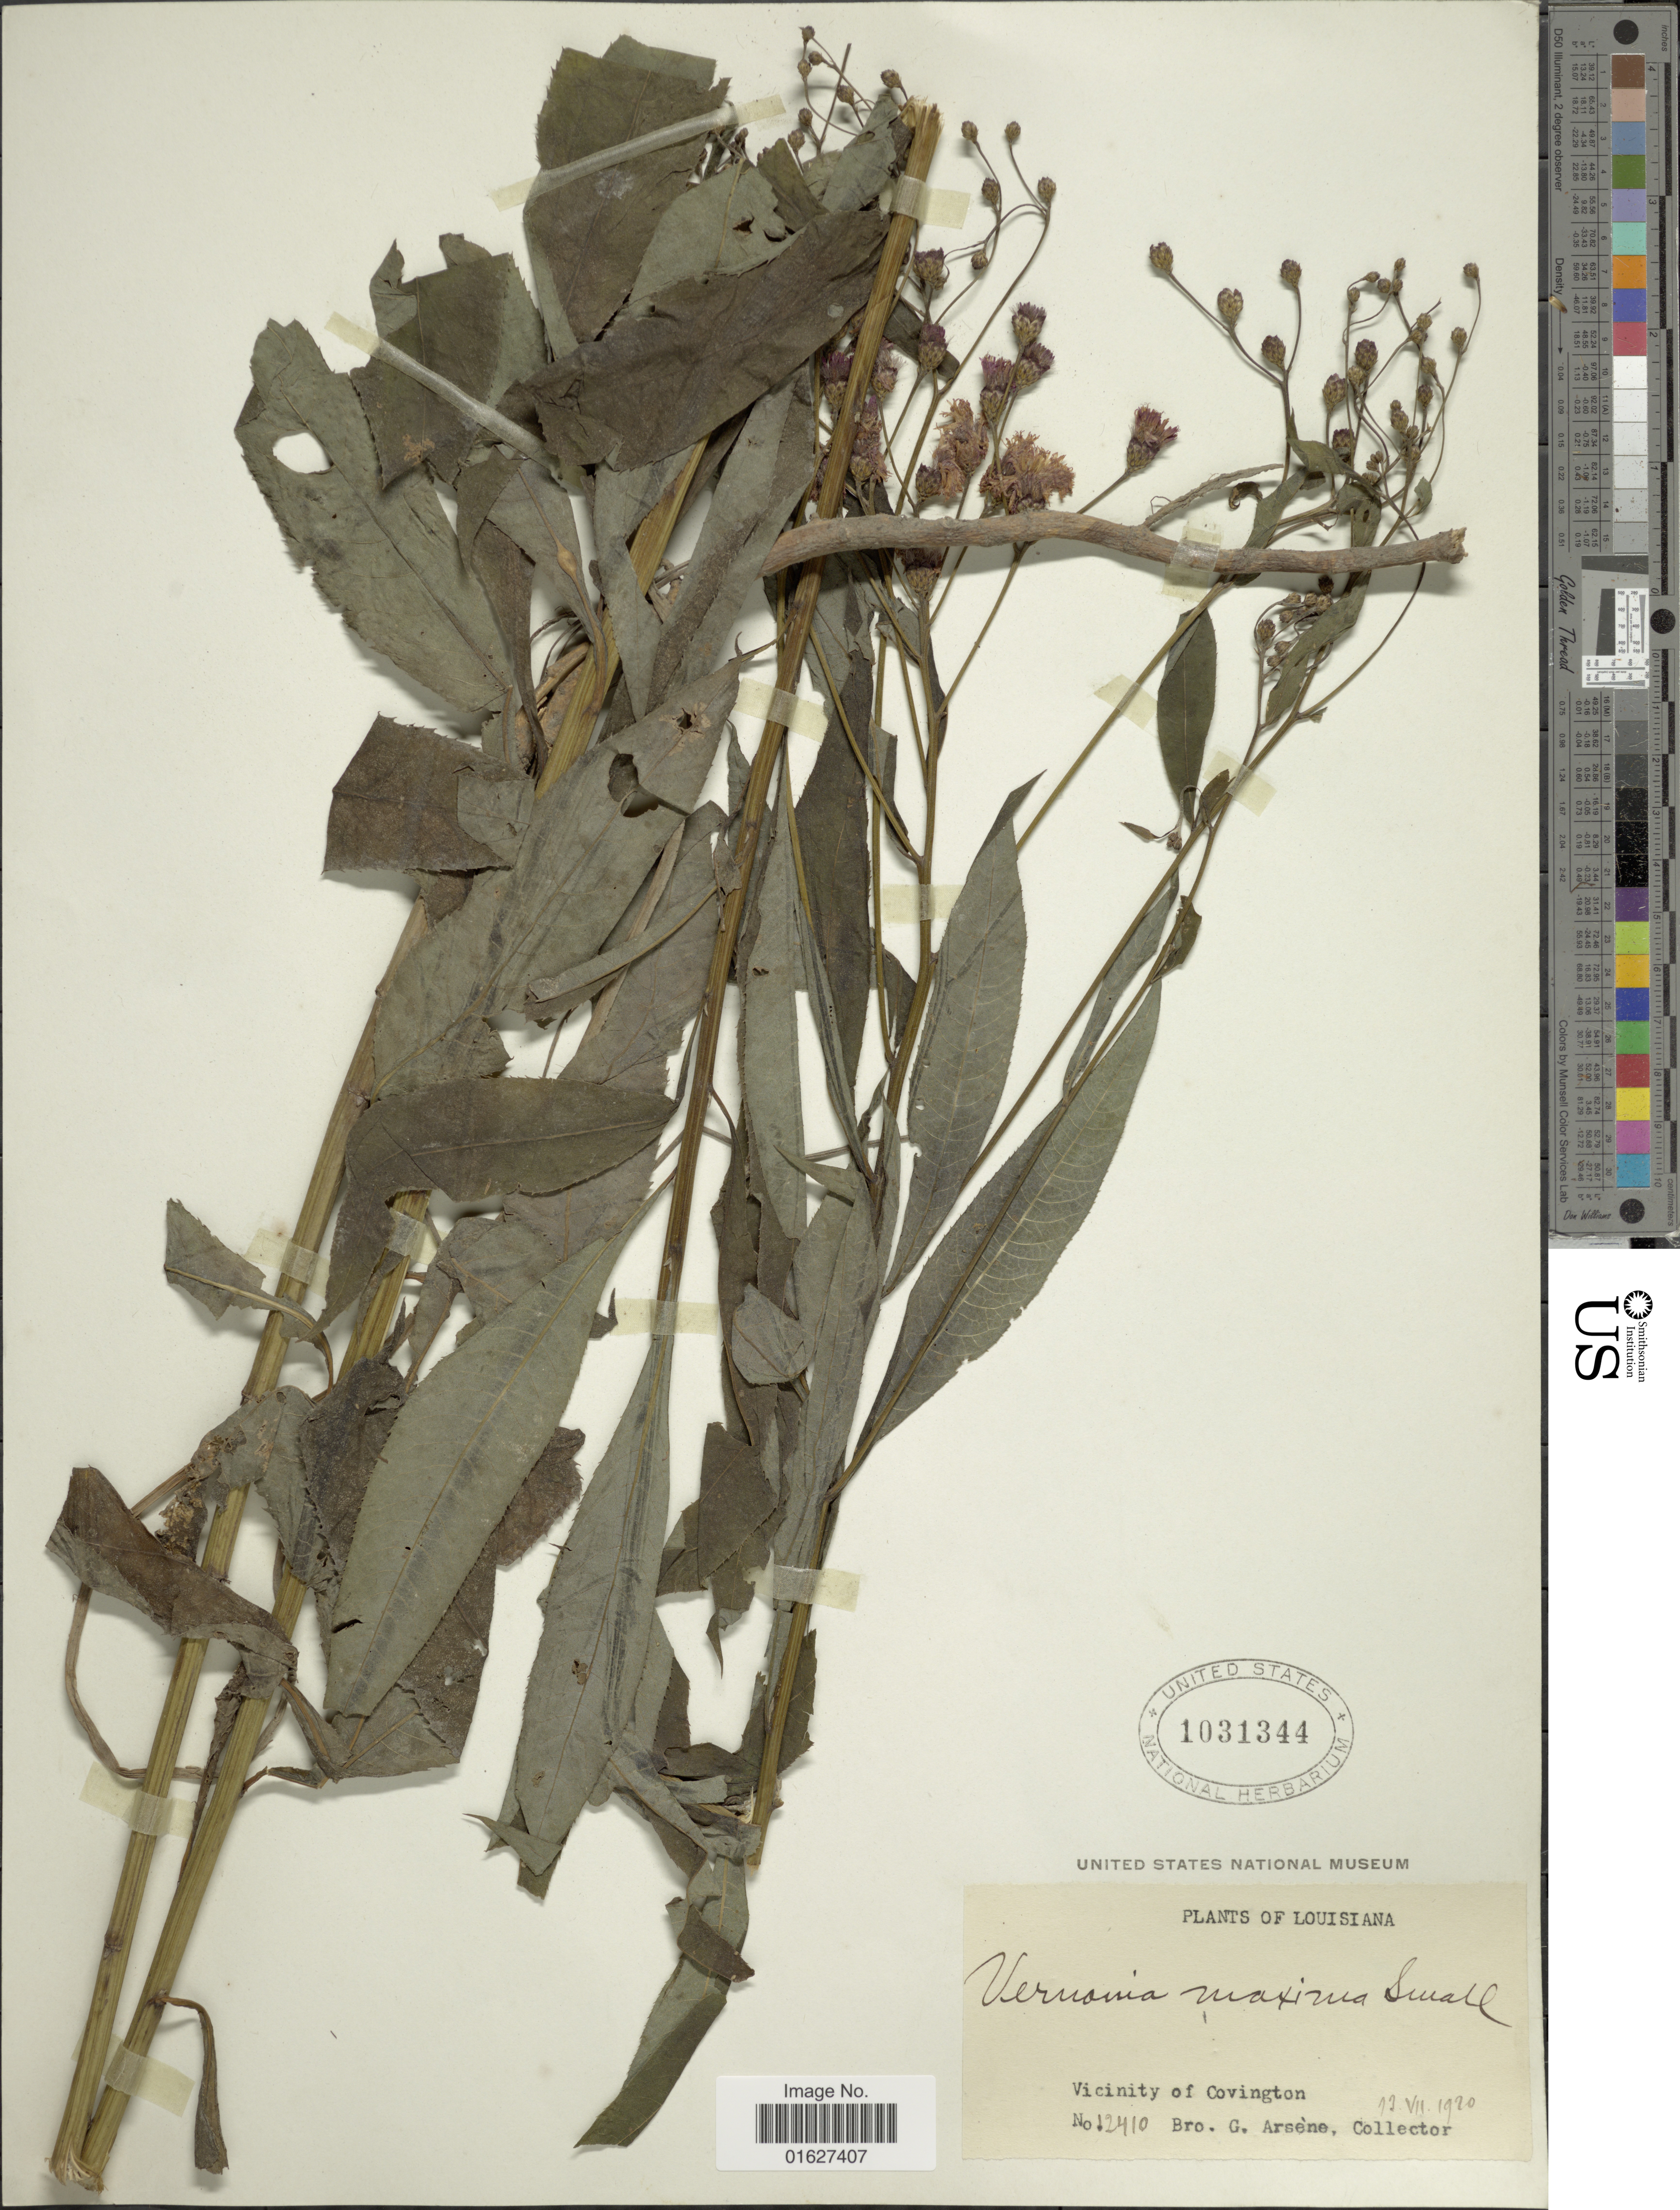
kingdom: Plantae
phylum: Tracheophyta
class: Magnoliopsida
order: Asterales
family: Asteraceae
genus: Vernonia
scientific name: Vernonia gigantea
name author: (Walter) Trel.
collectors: Bro. G. Arsène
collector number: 12410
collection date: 1920-07-13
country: United States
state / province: Louisiana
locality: Vicinity of Covington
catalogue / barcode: US 1031344